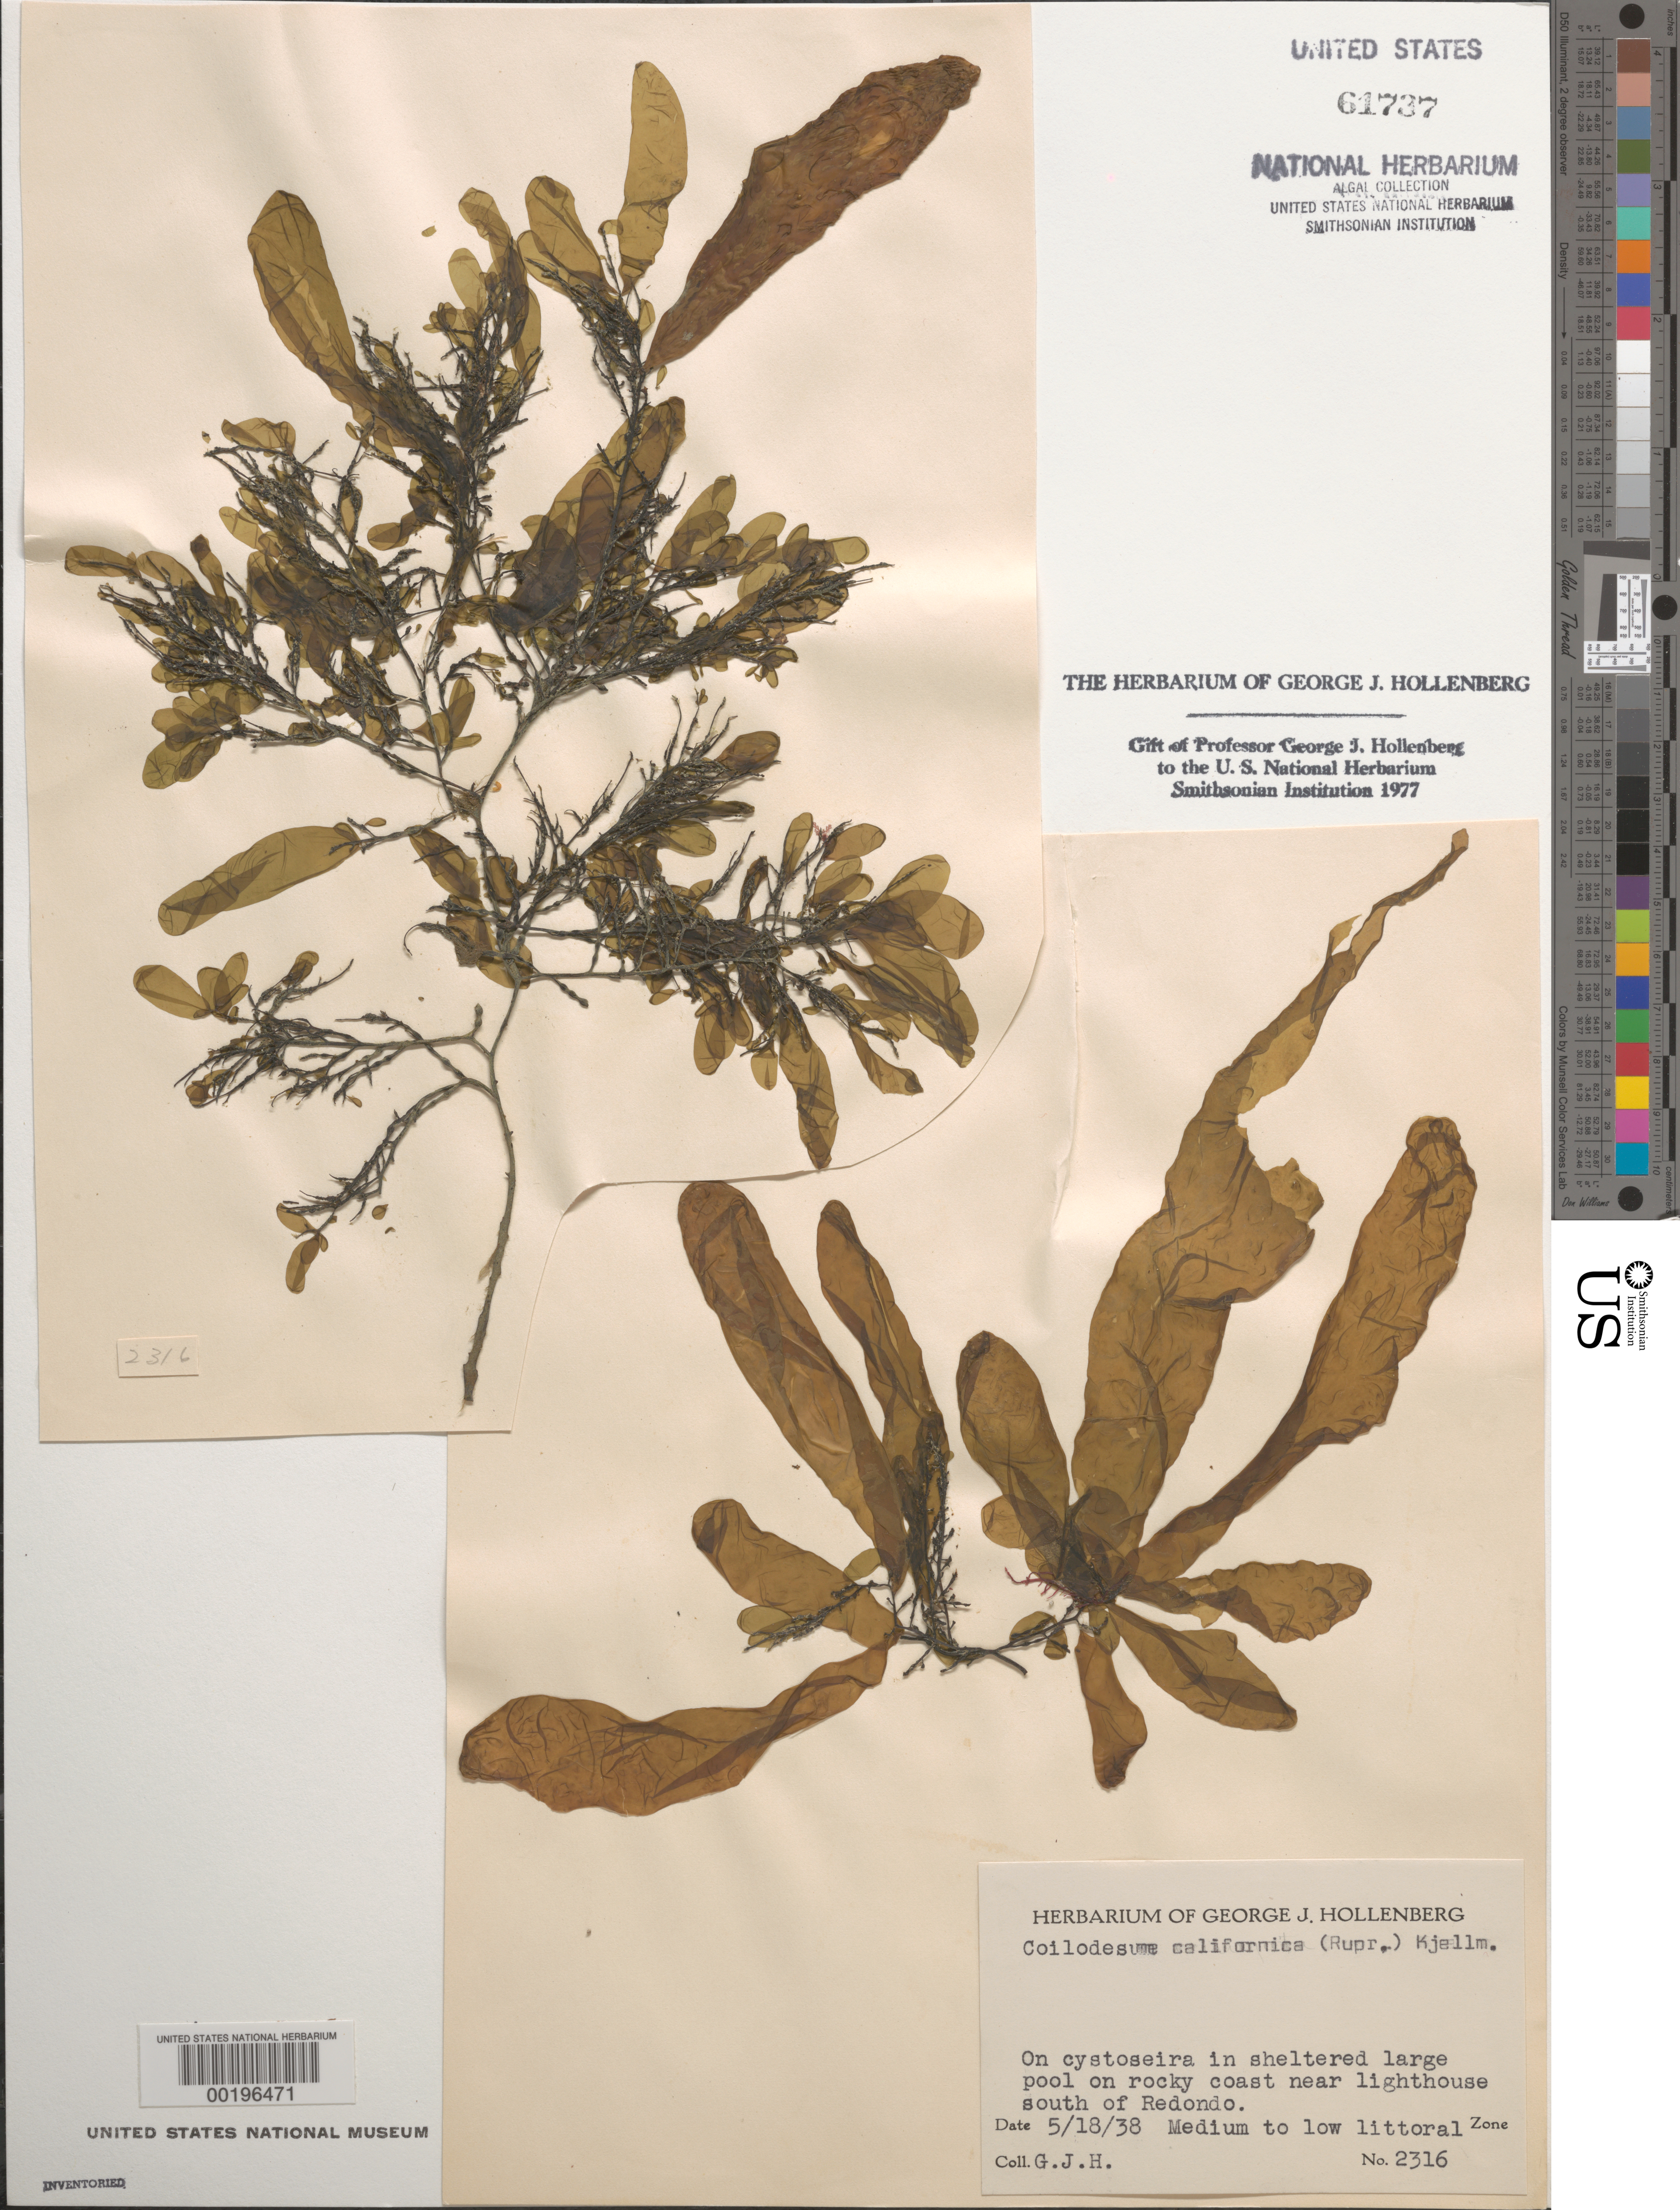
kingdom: Chromista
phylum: Ochrophyta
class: Phaeophyceae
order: Ectocarpales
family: Chordariaceae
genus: Coilodesme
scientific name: Coilodesme californica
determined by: Hollenberg, George J.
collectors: G. Hollenberg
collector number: GJH 2316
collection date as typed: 18 May 1938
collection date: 1938-05-18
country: United States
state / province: California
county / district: Los Angeles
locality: Rocky coast near lighthouse south of Redondo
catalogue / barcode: US 61737